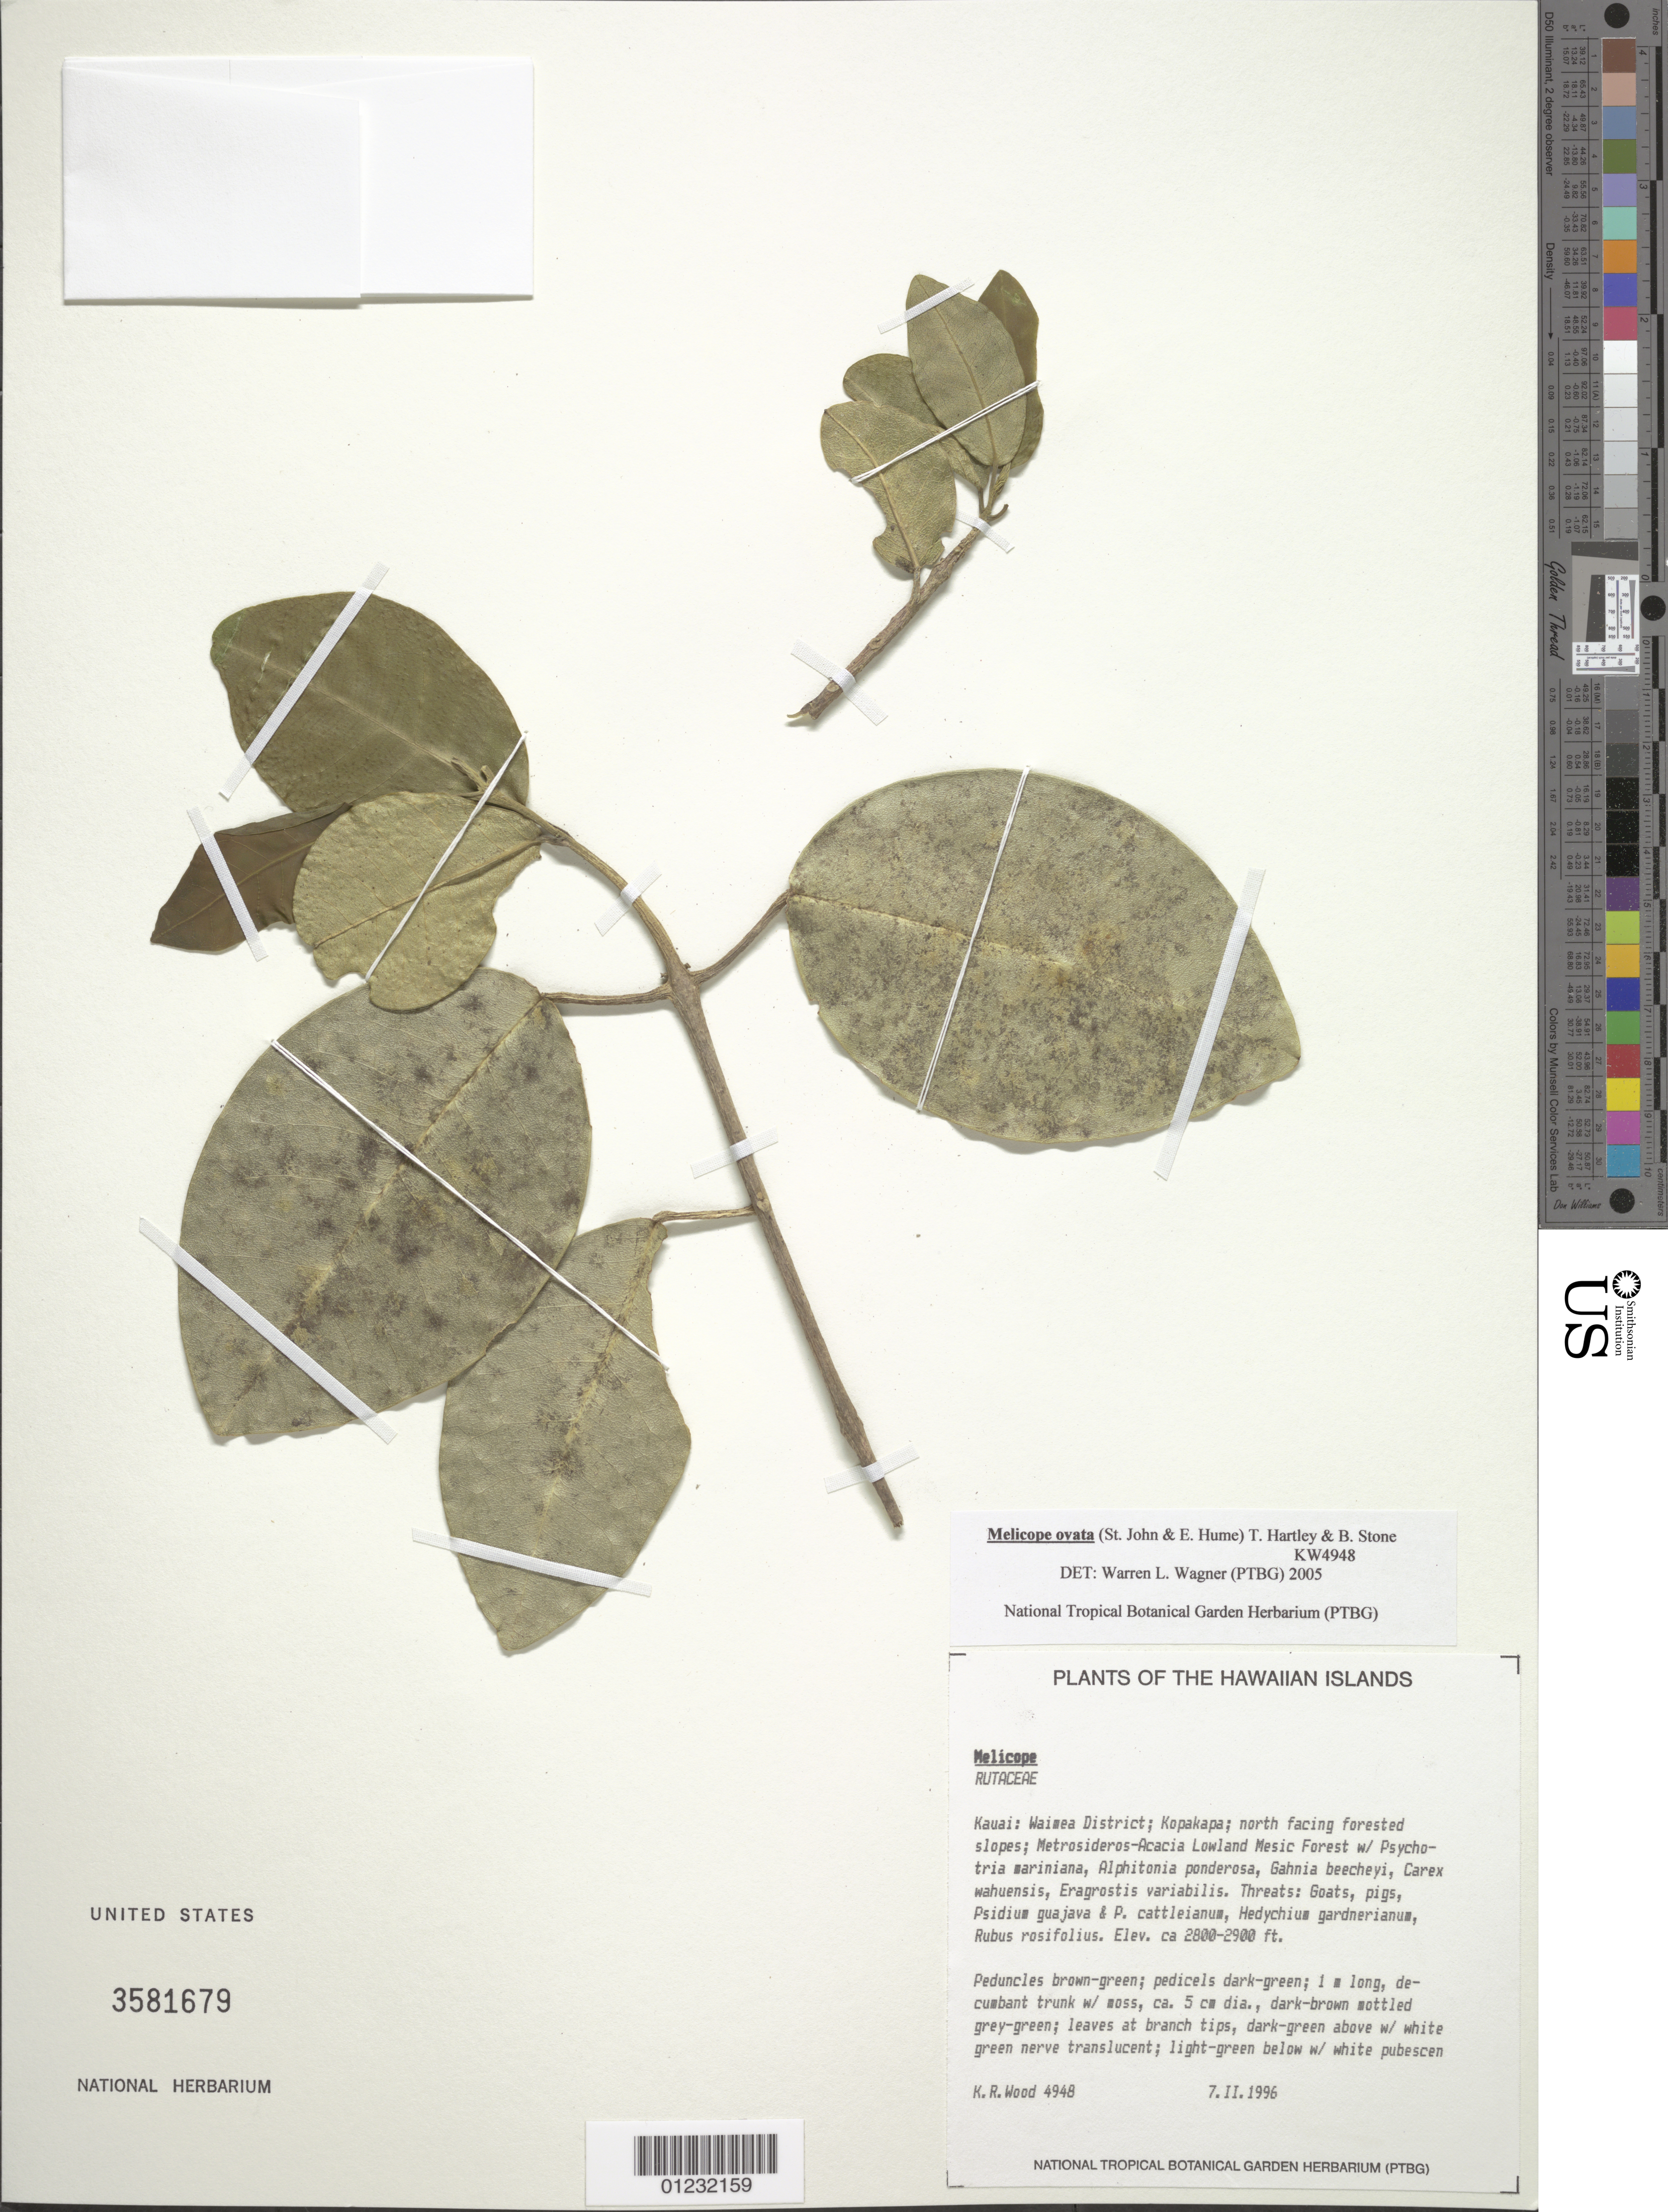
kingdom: Plantae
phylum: Tracheophyta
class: Magnoliopsida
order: Sapindales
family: Rutaceae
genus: Melicope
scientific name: Melicope ovata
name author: (H. St. John & E.P. Hume) T.G. Hartley & B.C. Stone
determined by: Wagner, W. L., (BOT), Smithsonian Institution - National Museum of Natural History (UNITED STATES)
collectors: K. R. Wood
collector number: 4948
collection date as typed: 7 Feb 1996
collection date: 1996-02-07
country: United States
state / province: Hawaii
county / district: Kauai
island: Kaua'i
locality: Waimea Dist; Kopakapa; N facing forested slopes.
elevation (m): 853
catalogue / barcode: US 3581679